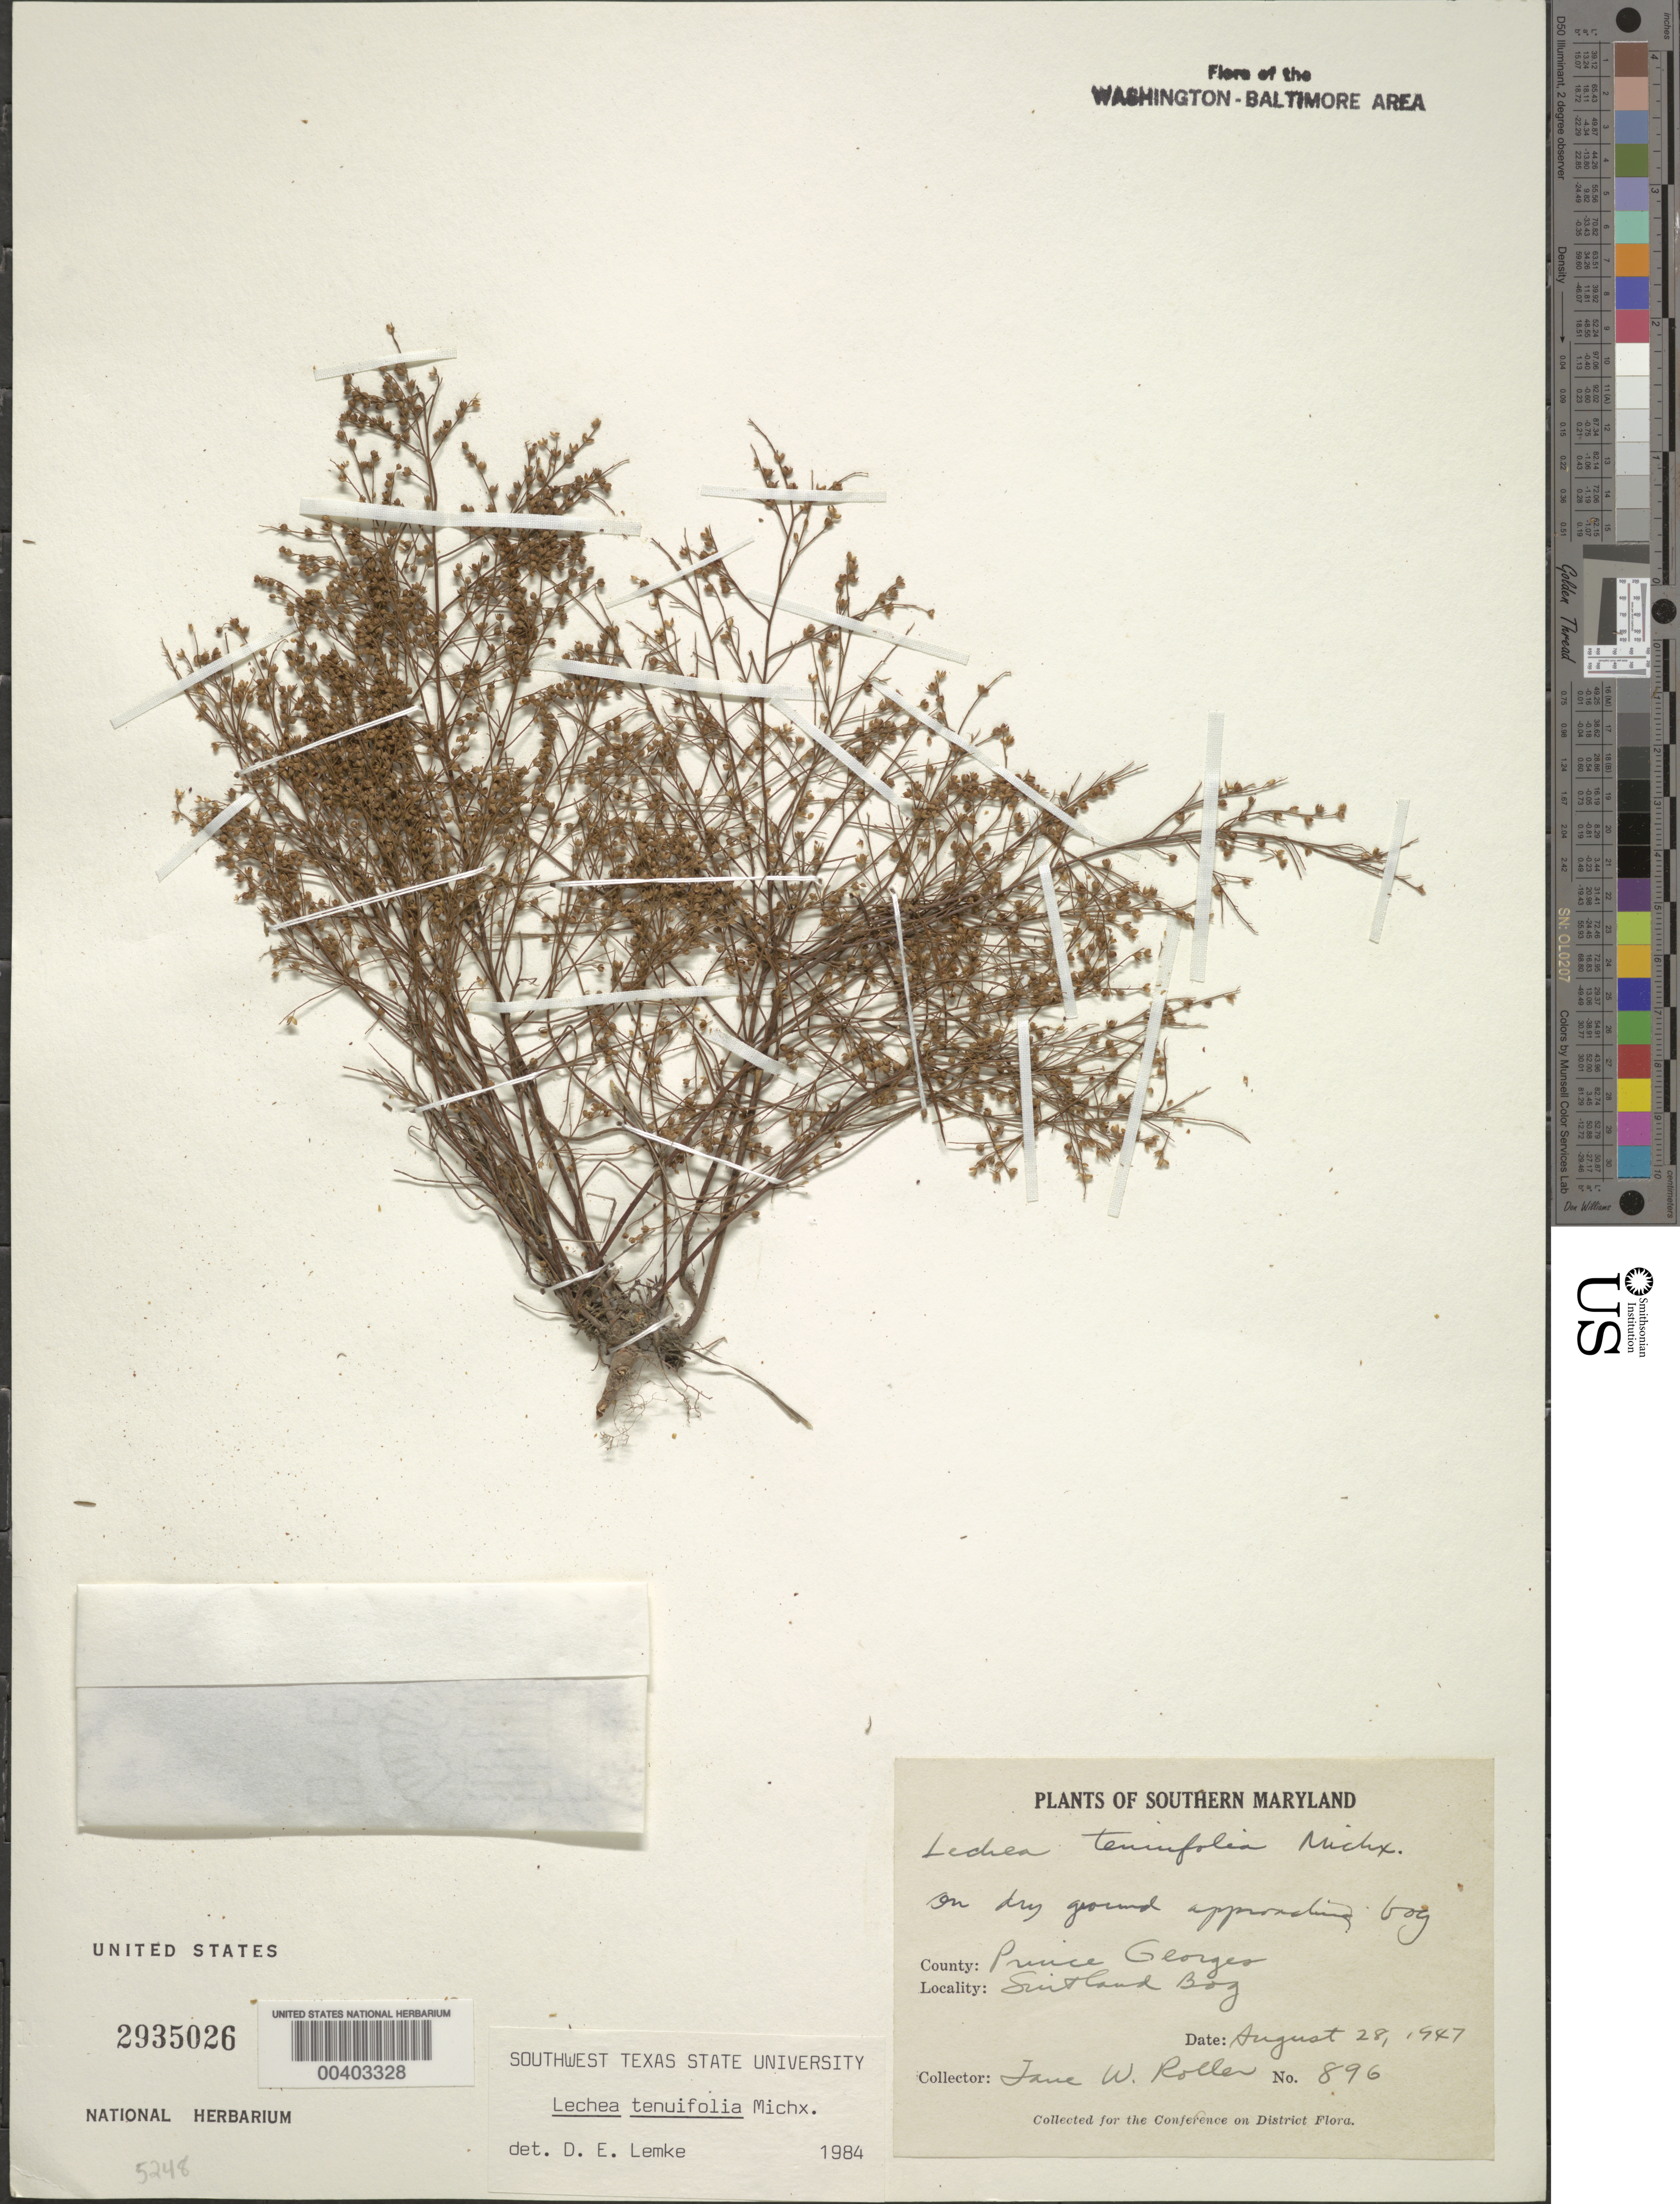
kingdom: Plantae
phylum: Tracheophyta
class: Magnoliopsida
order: Malvales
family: Cistaceae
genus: Lechea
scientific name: Lechea tenuifolia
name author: Michx.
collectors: J. W. Roller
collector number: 896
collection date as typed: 28 Aug 1947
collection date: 1947-08-28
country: United States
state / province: Maryland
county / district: Prince George's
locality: Suitland Bog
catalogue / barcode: US 2935026